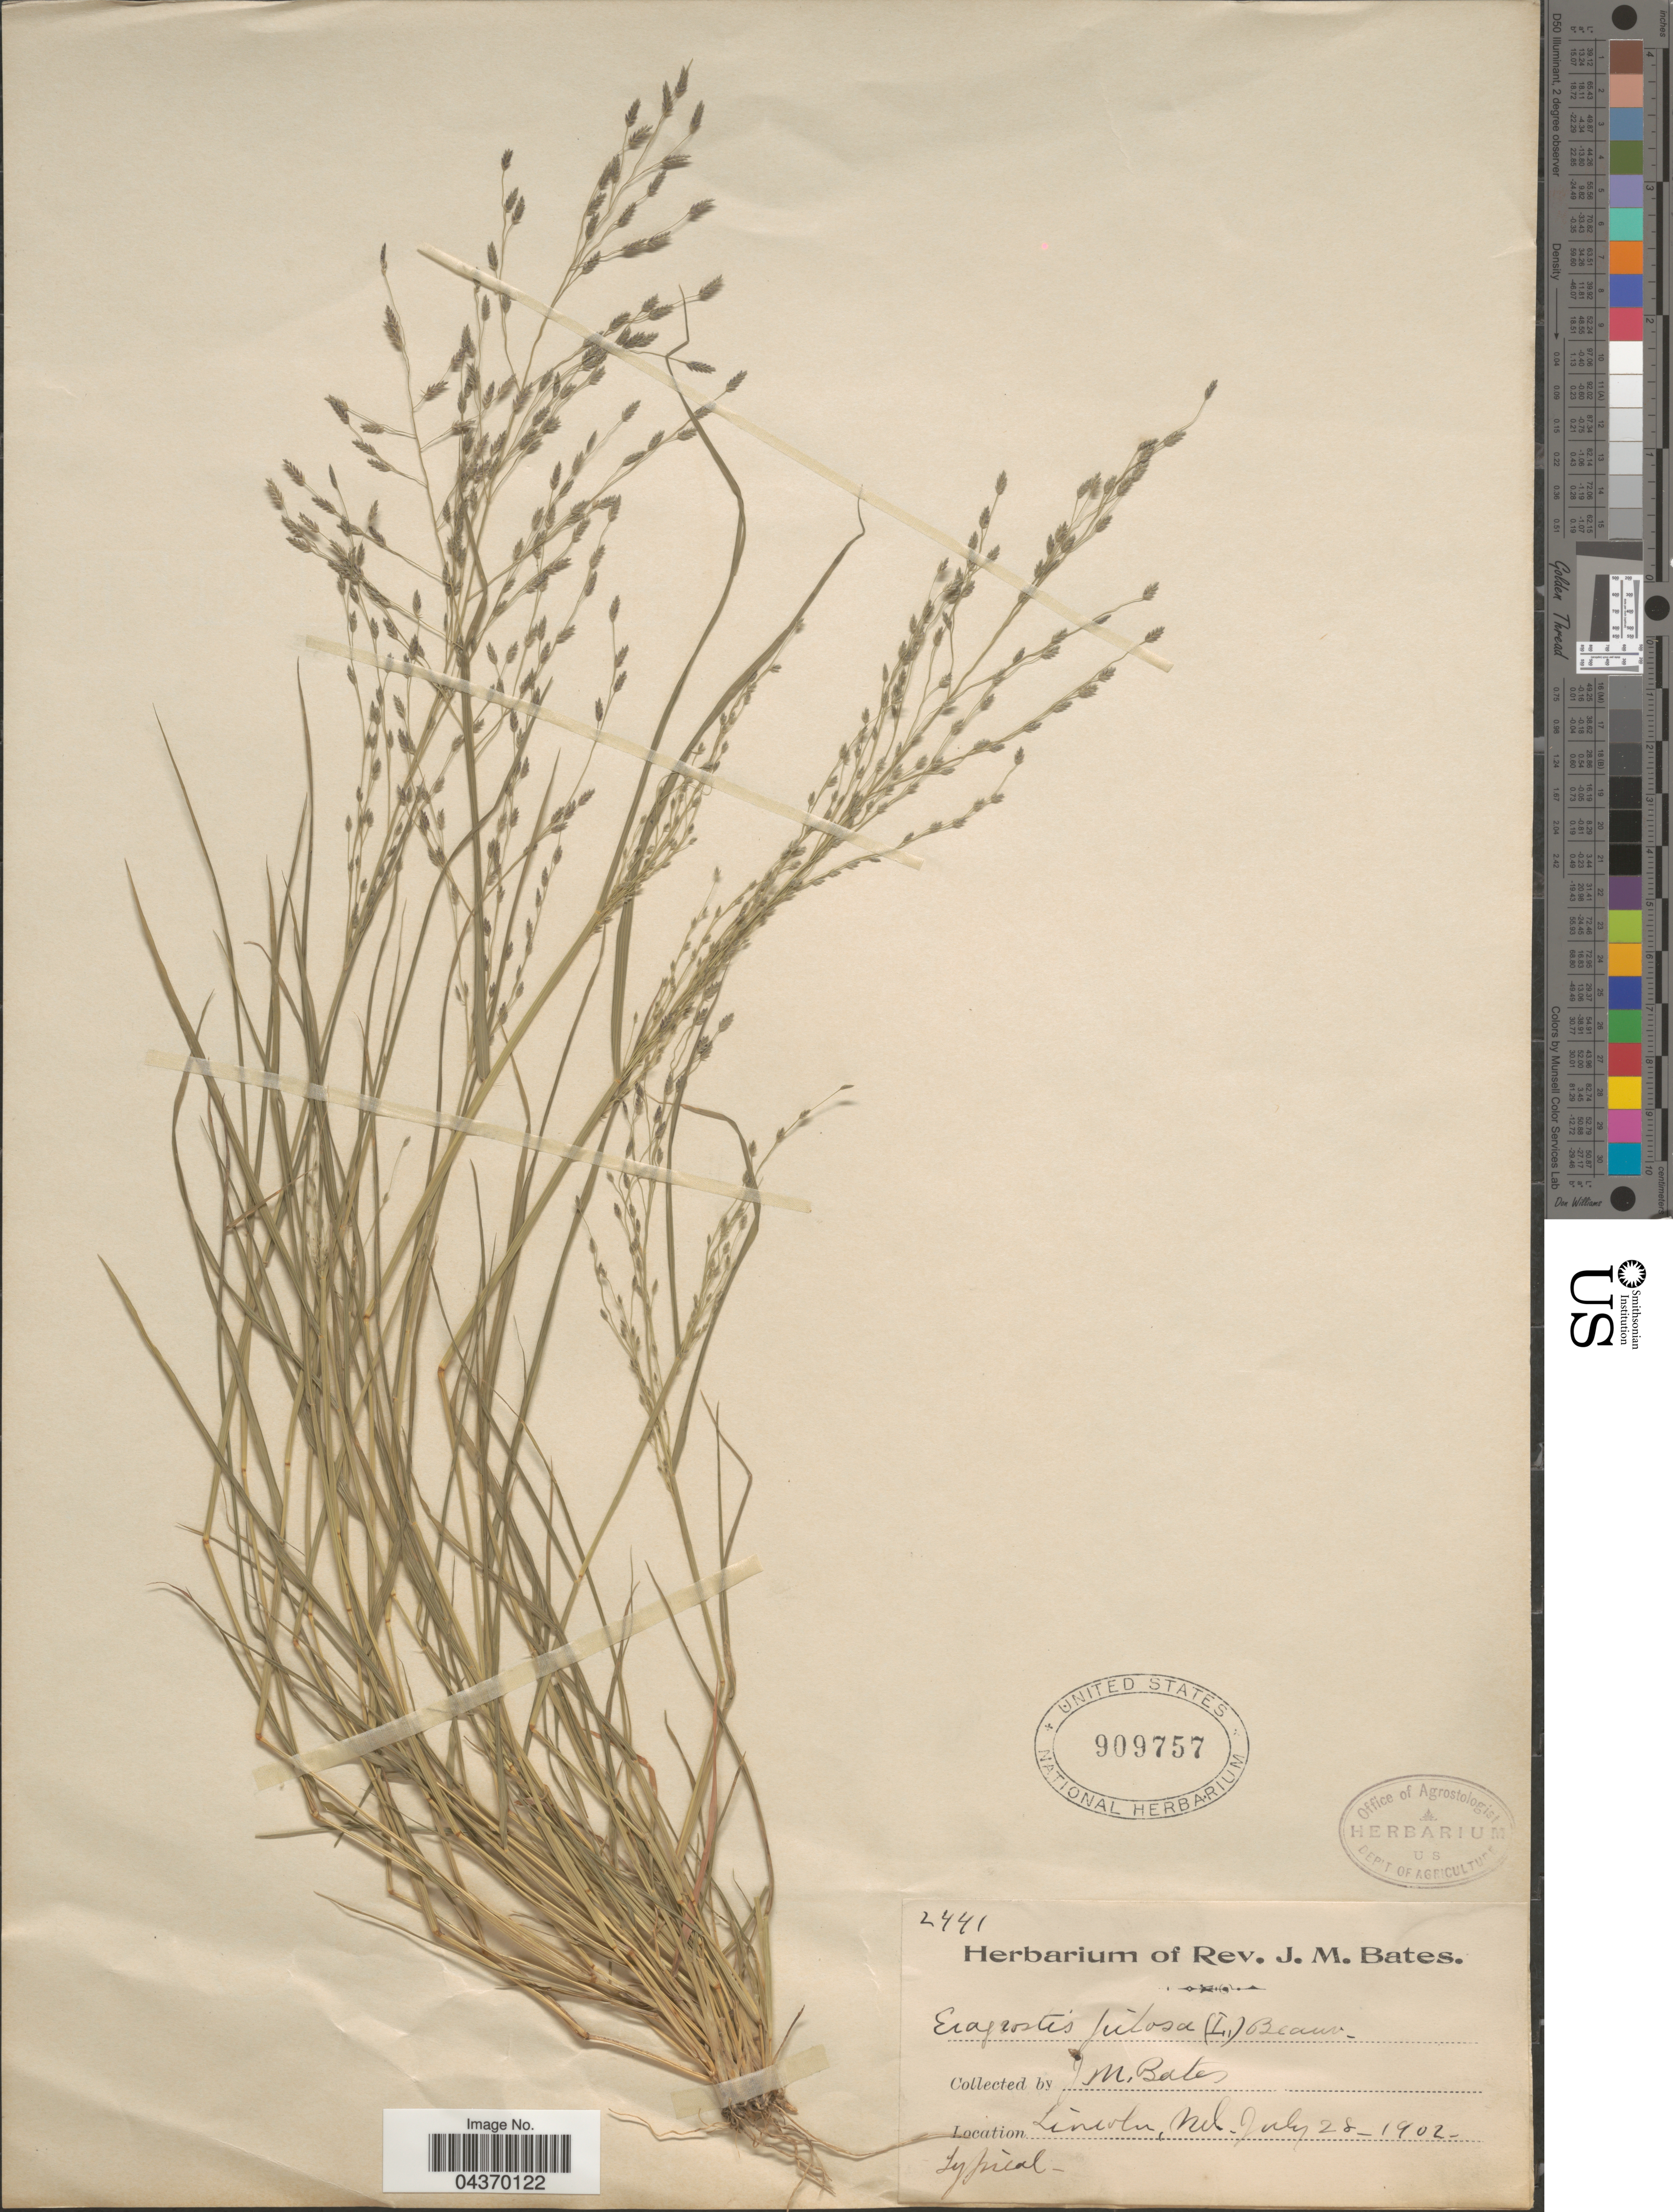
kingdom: Plantae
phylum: Tracheophyta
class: Liliopsida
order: Poales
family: Poaceae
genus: Eragrostis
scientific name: Eragrostis pectinacea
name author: (Michx.) Nees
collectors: J. Bates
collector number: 2441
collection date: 1902-07-28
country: United States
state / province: Nebraska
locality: Lincoln.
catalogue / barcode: US 909757